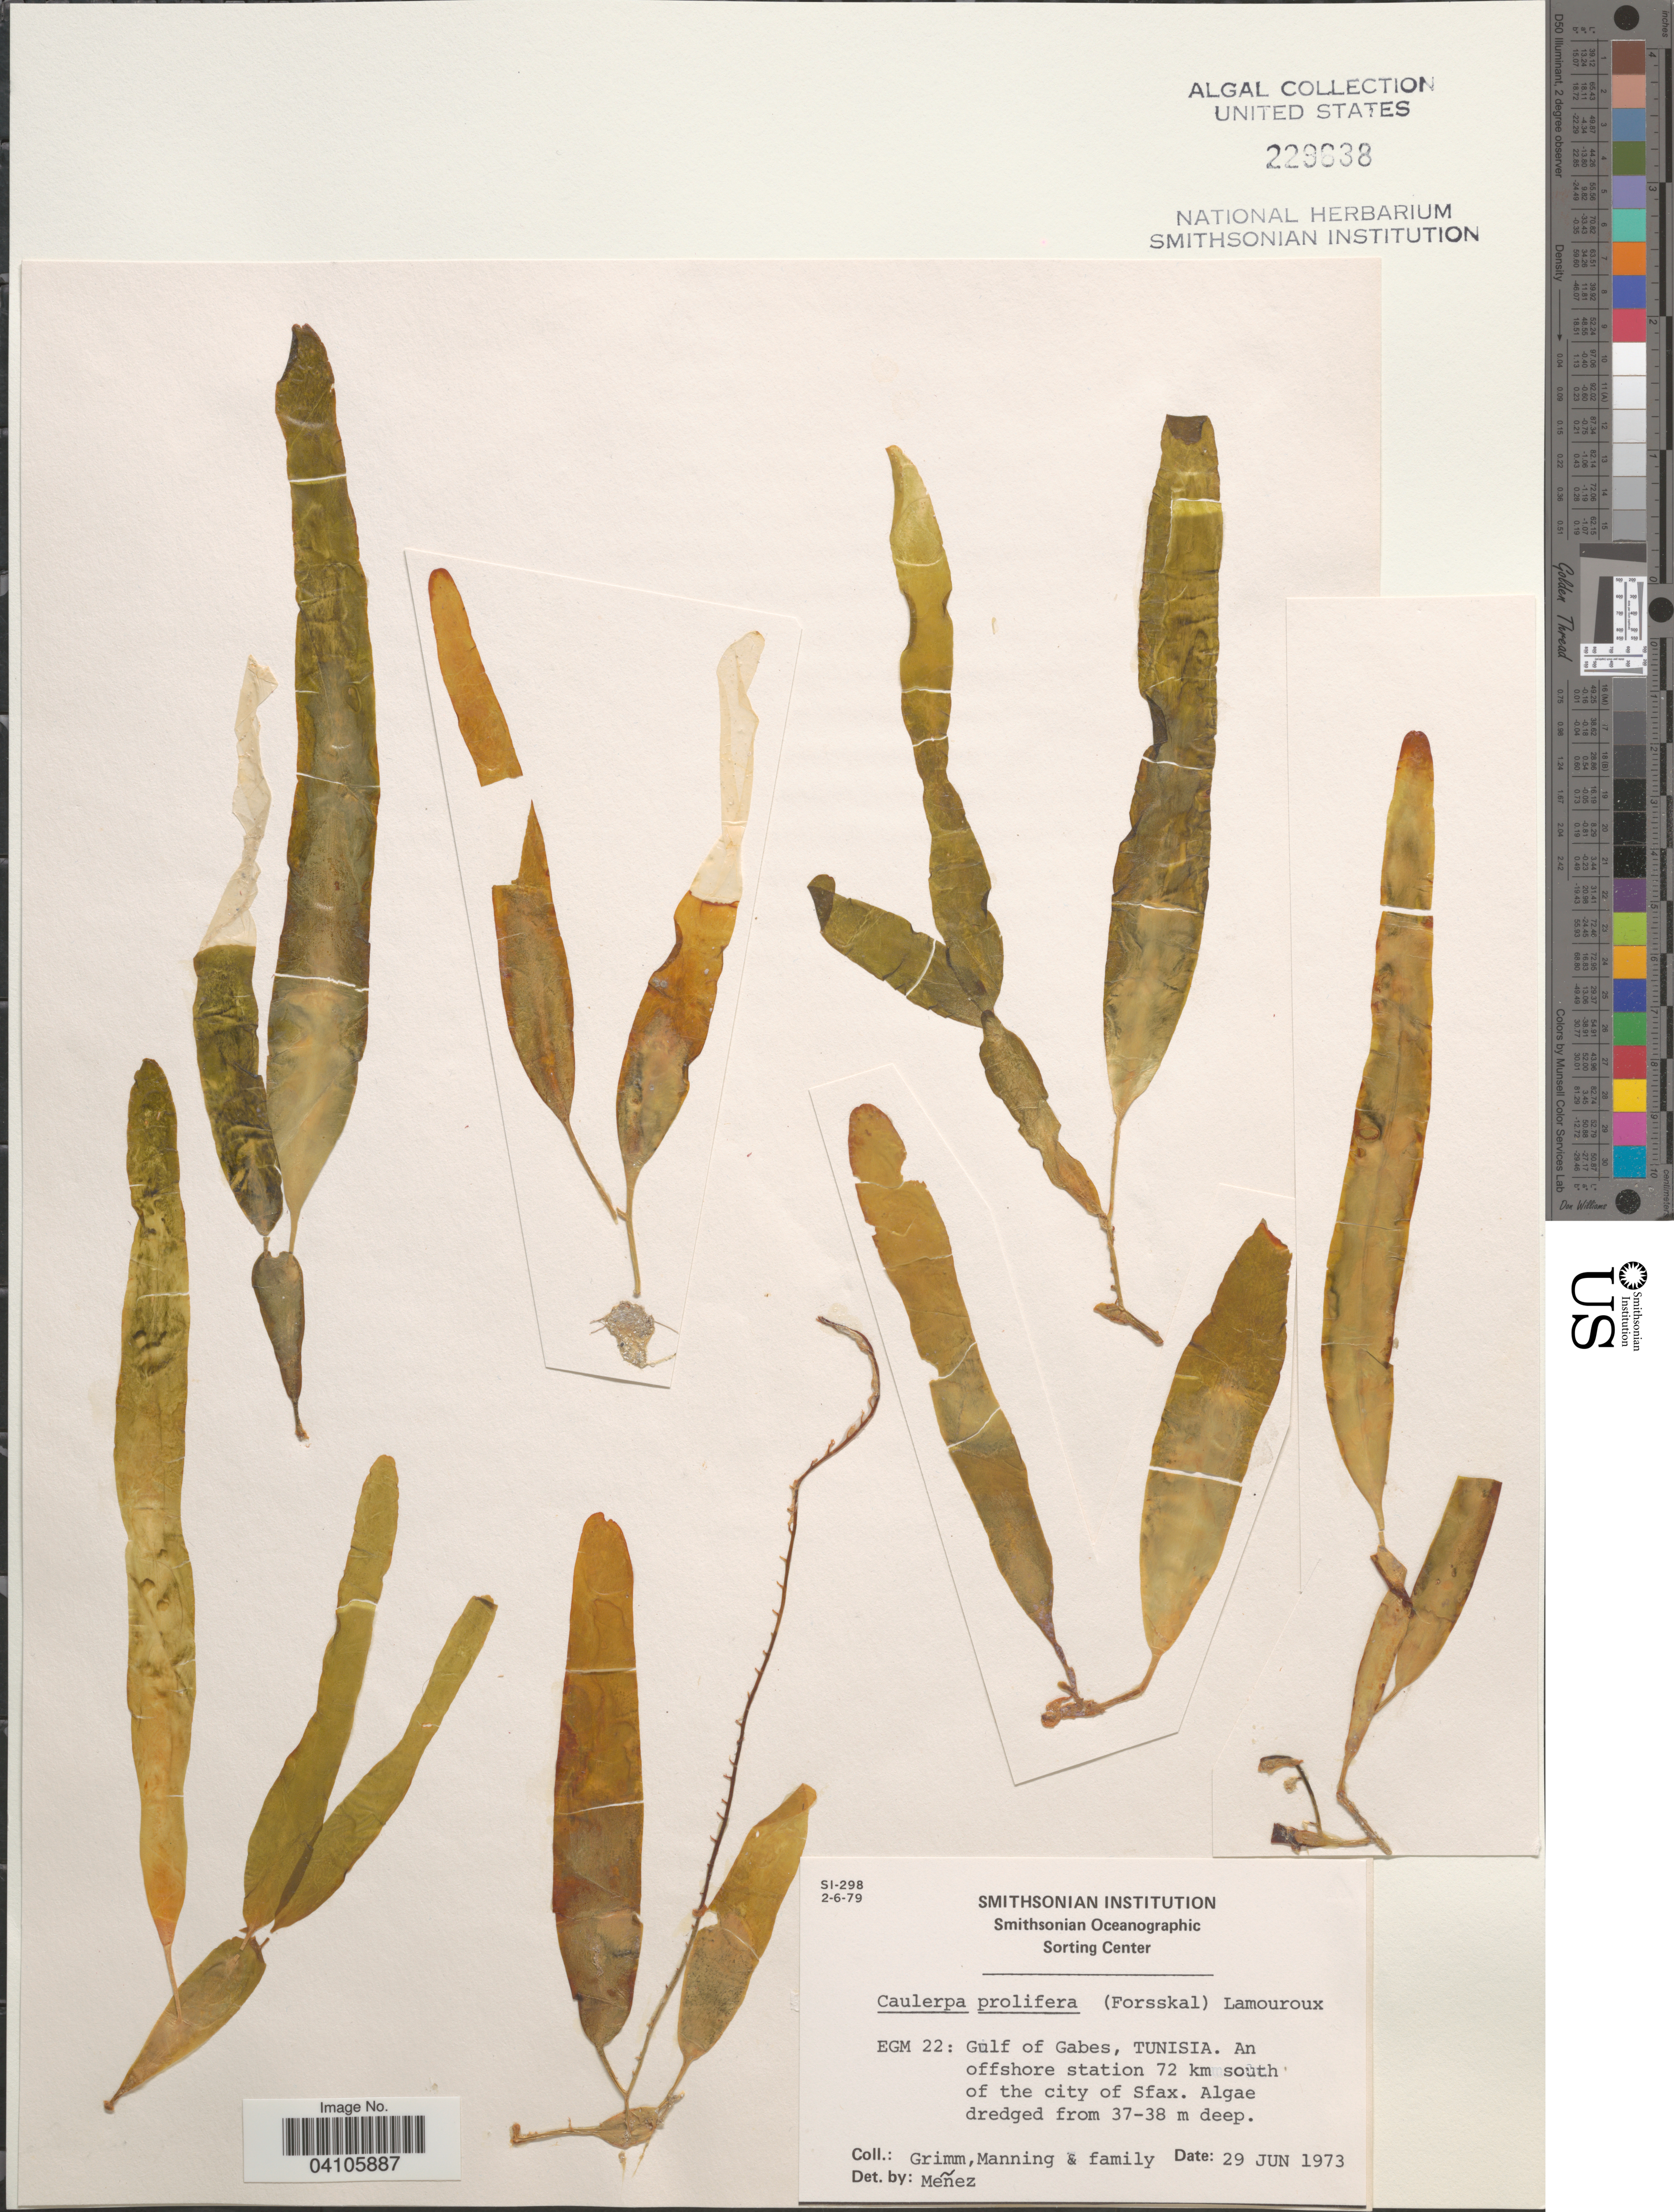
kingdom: Plantae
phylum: Chlorophyta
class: Ulvophyceae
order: Bryopsidales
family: Caulerpaceae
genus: Caulerpa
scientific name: Caulerpa prolifera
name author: (Forssk.) J.V.Lamouroux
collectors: Grimm, Manning & Family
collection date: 1973-06-29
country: Tunisia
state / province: Gabès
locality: EGM 22: Gulf of Gabes. An offshore station 72 km south of the city of Sfax.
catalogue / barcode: US 229638